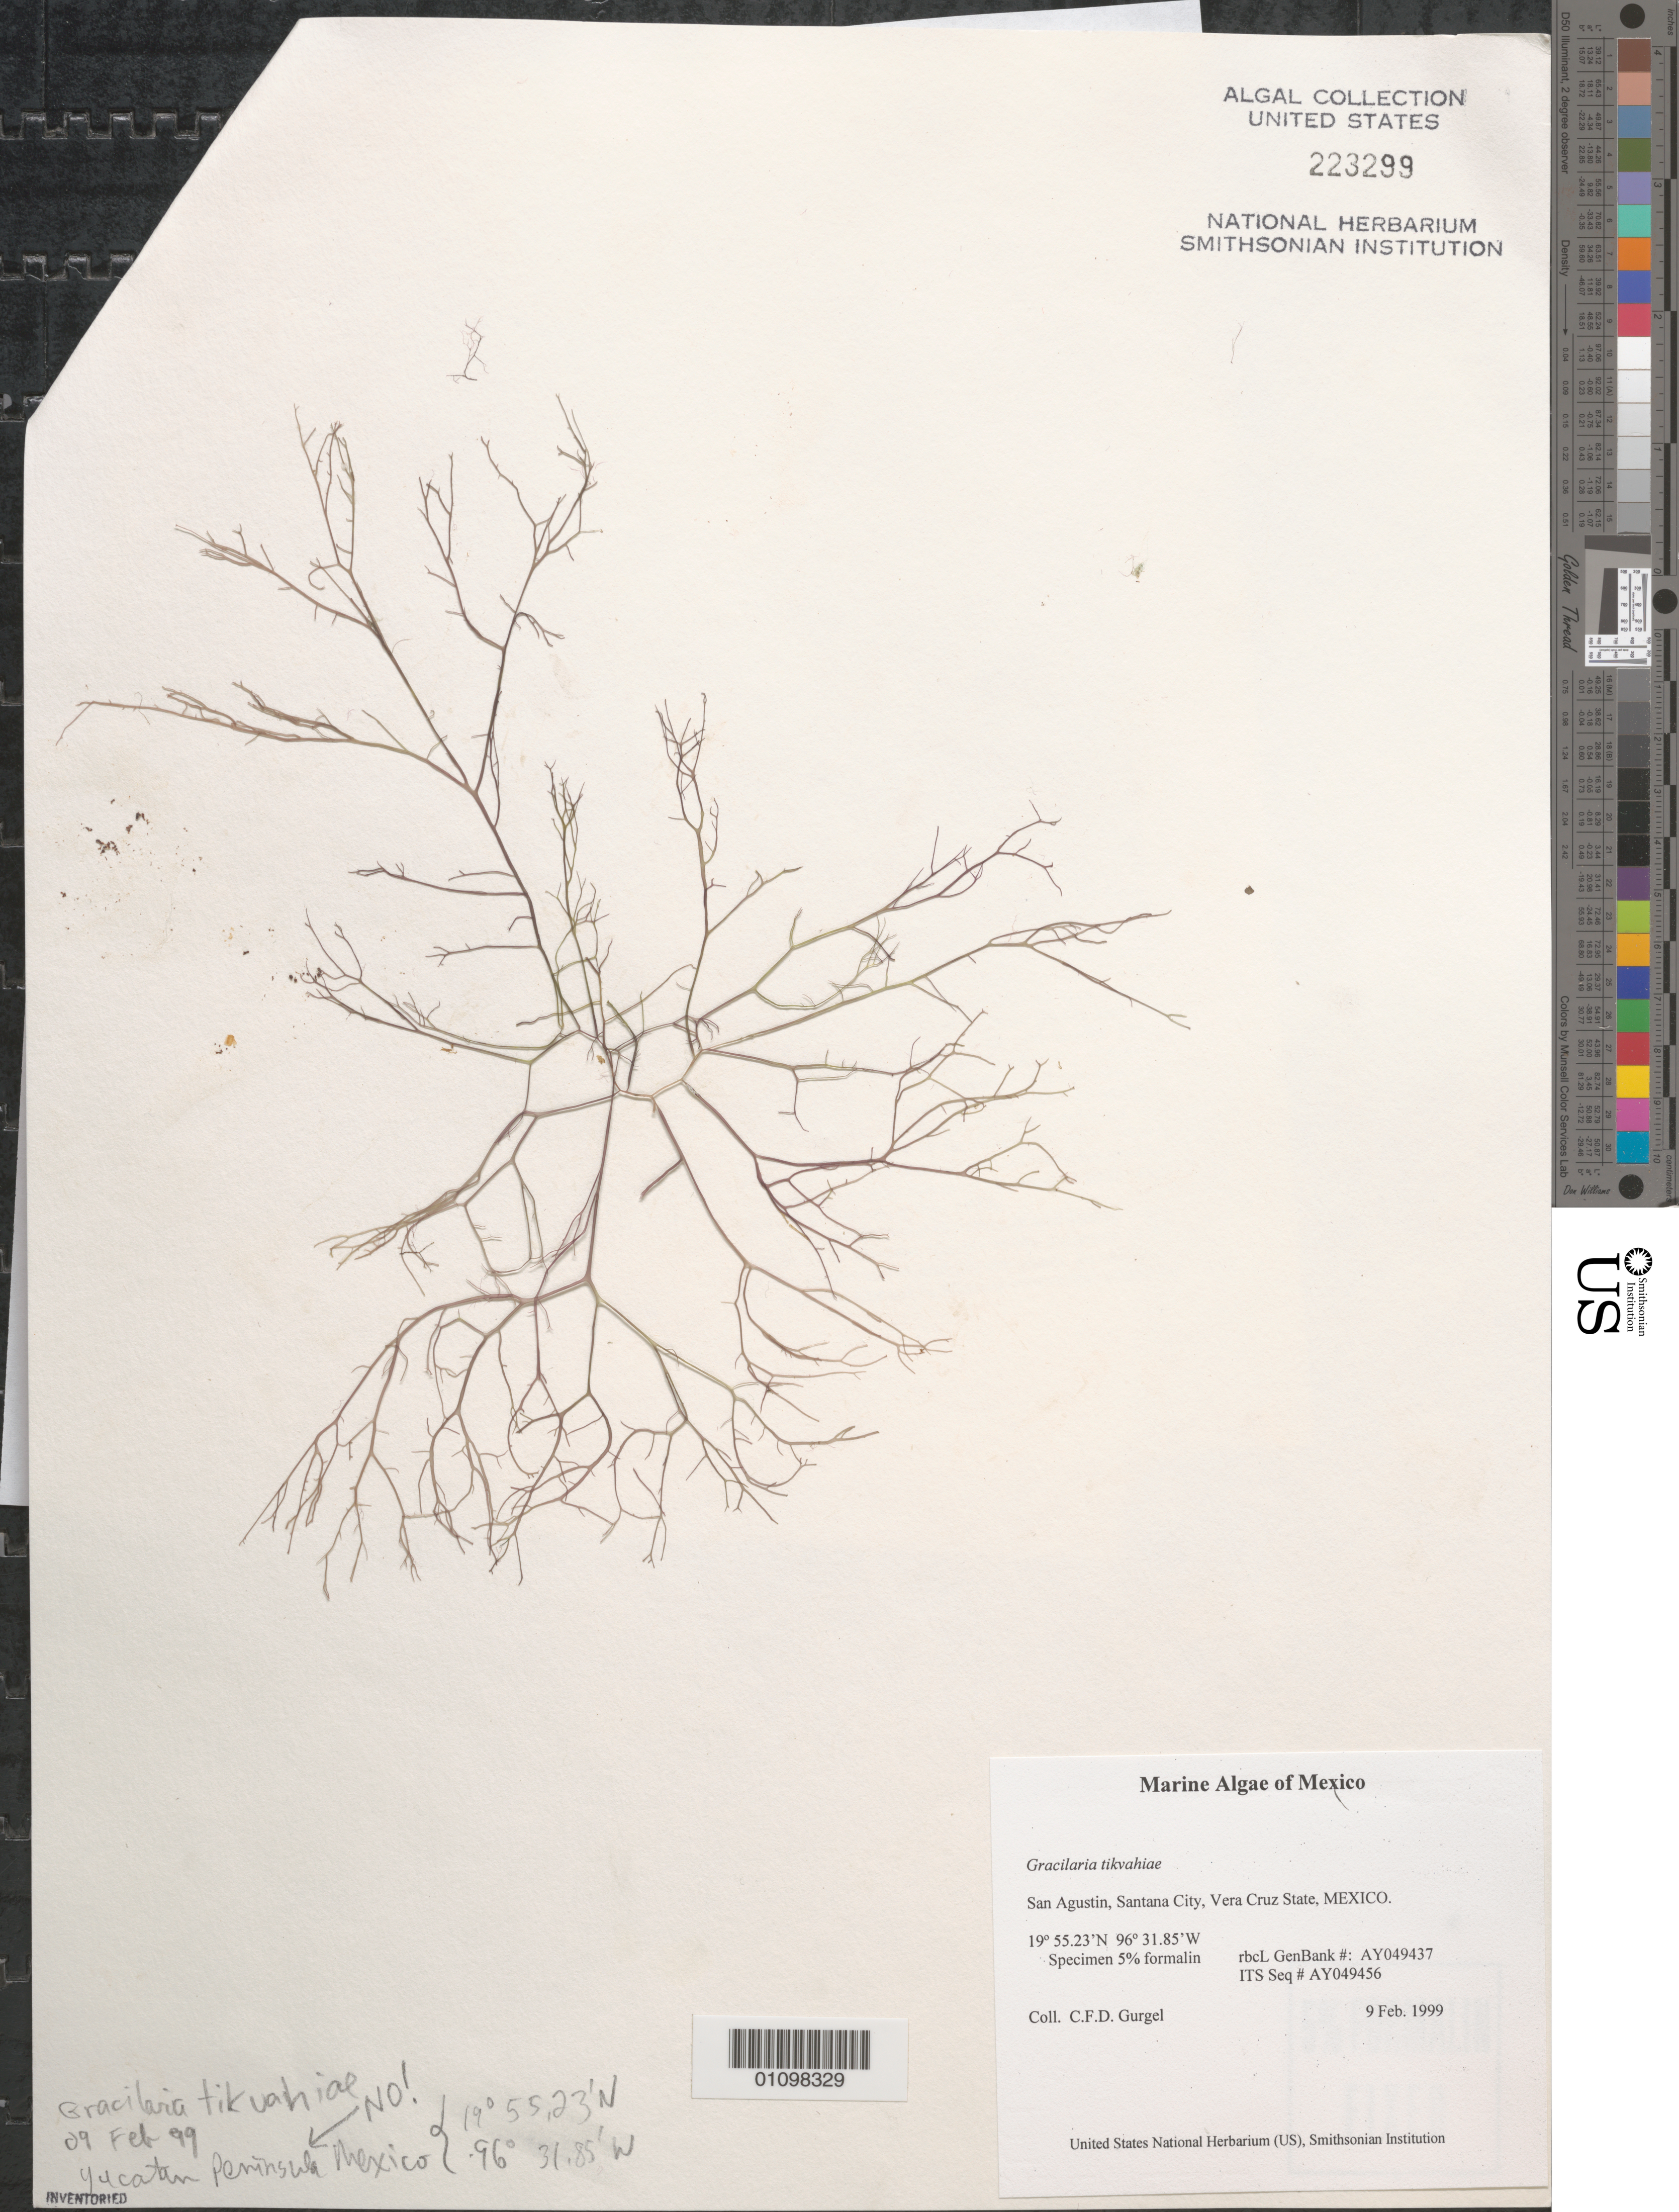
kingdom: Plantae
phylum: Rhodophyta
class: Florideophyceae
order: Gracilariales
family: Gracilariaceae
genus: Gracilaria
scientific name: Gracilaria tikvahiae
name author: McLachlan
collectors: C. Gurgel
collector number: rbcL GenBank AY049437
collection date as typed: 09 Feb 1999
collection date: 1999-02-09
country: Mexico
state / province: Veracruz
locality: San Agustin, Santana City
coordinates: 19 55.23'N, 96 31.85'W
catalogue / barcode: US 223299